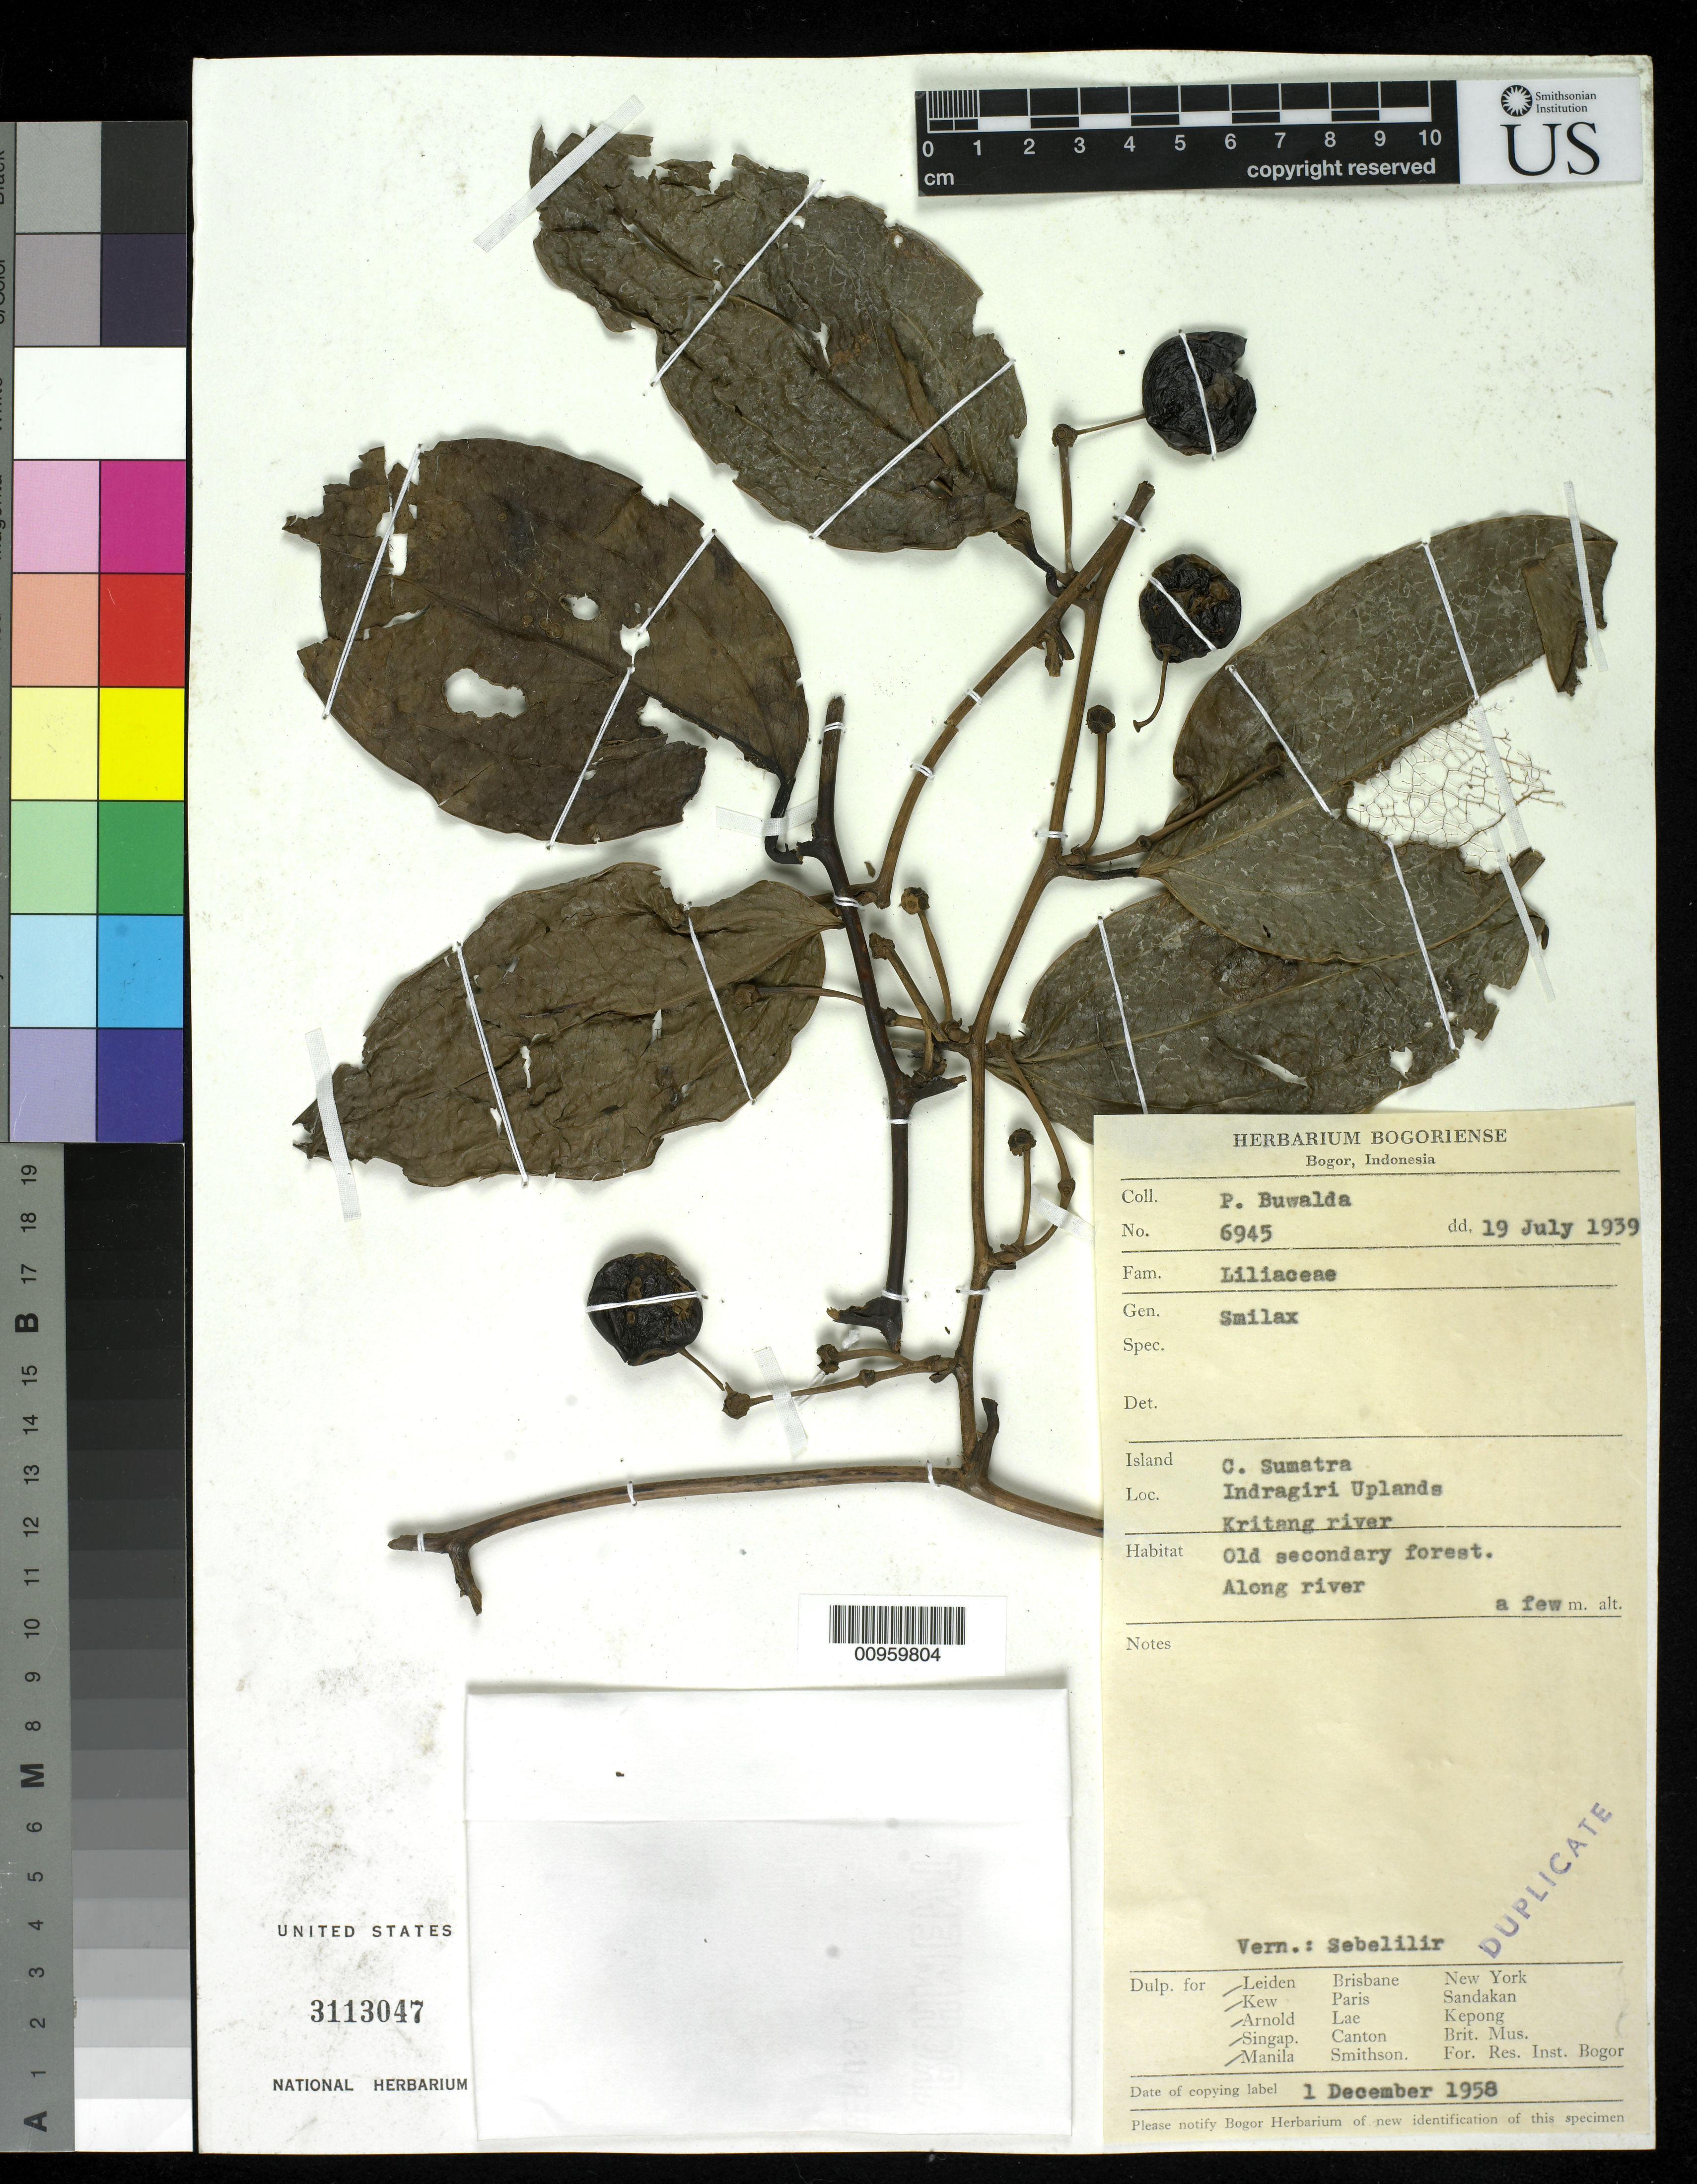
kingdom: Plantae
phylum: Tracheophyta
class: Liliopsida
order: Liliales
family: Smilacaceae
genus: Smilax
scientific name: Smilax sp.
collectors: P. Buwalda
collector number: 6945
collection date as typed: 19 Jul 1939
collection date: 1939-07-19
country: Indonesia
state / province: Sumatra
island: Sumatra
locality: Indragiri Uplands, Kritand River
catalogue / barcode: US 3113047